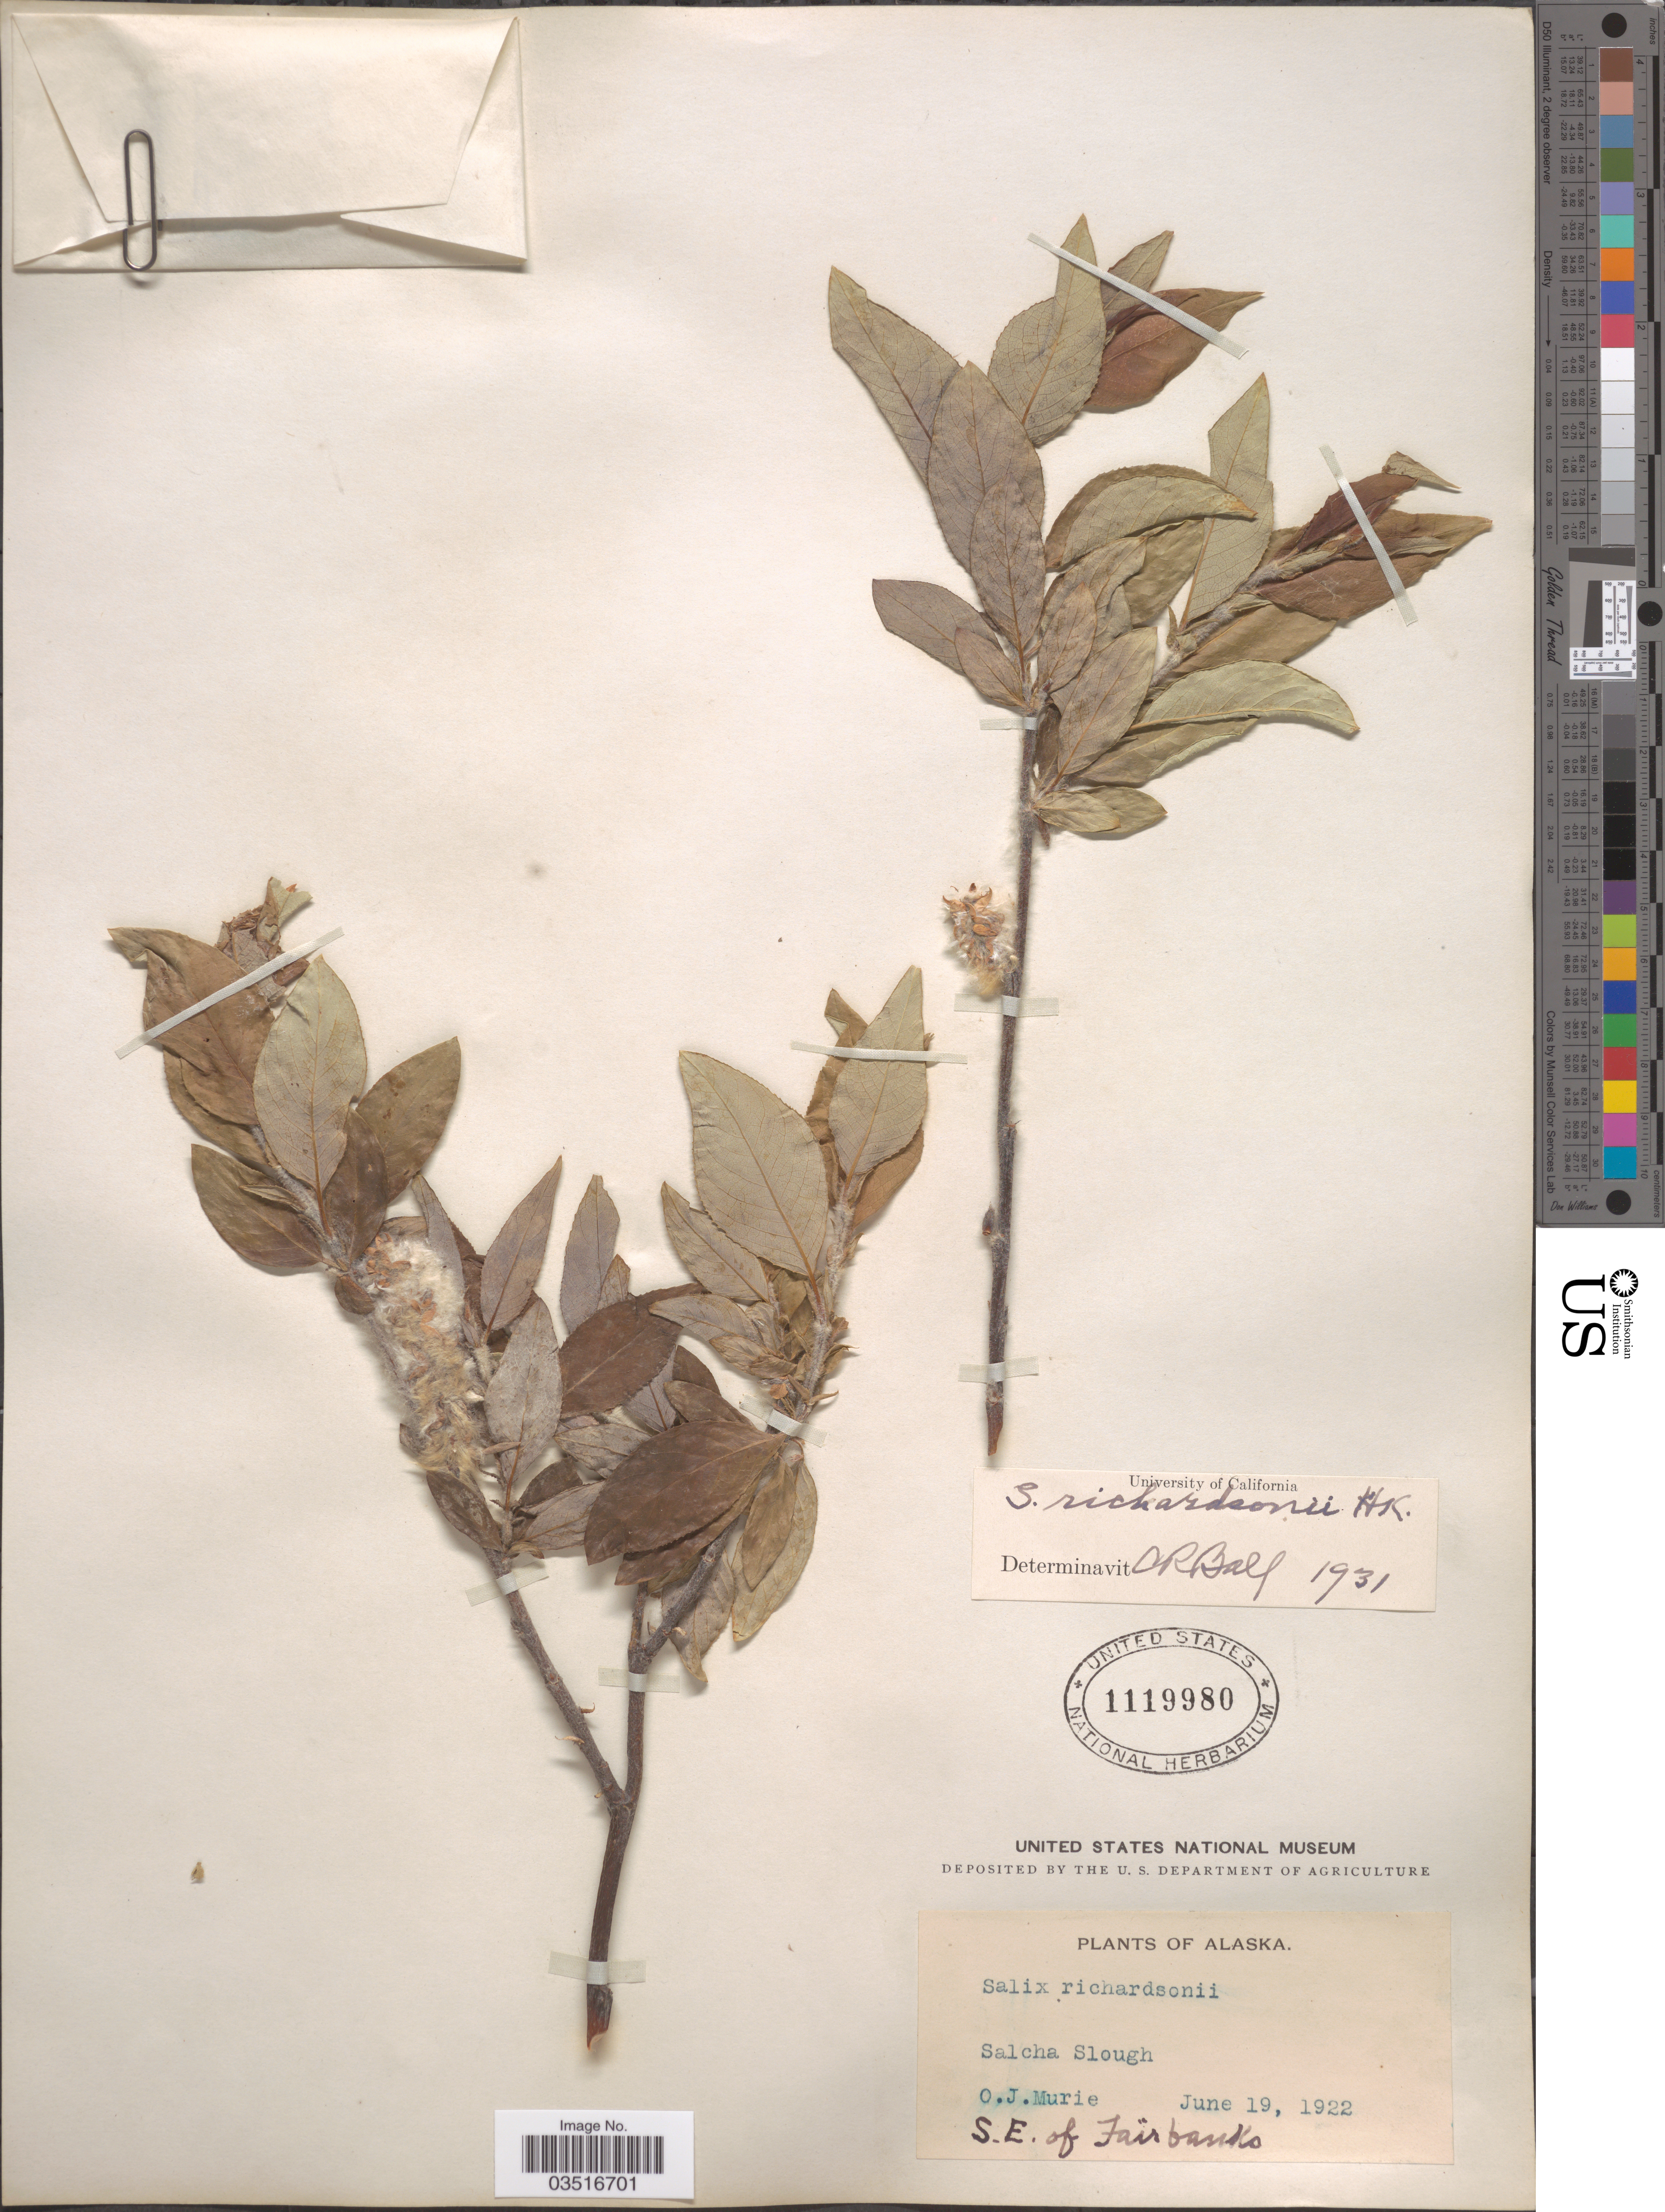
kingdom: Plantae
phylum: Tracheophyta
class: Magnoliopsida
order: Malpighiales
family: Salicaceae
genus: Salix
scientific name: Salix richardsonii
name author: Hook.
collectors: O. Murie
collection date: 1922-06-19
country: United States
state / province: Alaska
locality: Salcha Slough. S.E. of Fair banks.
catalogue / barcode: US 1119980